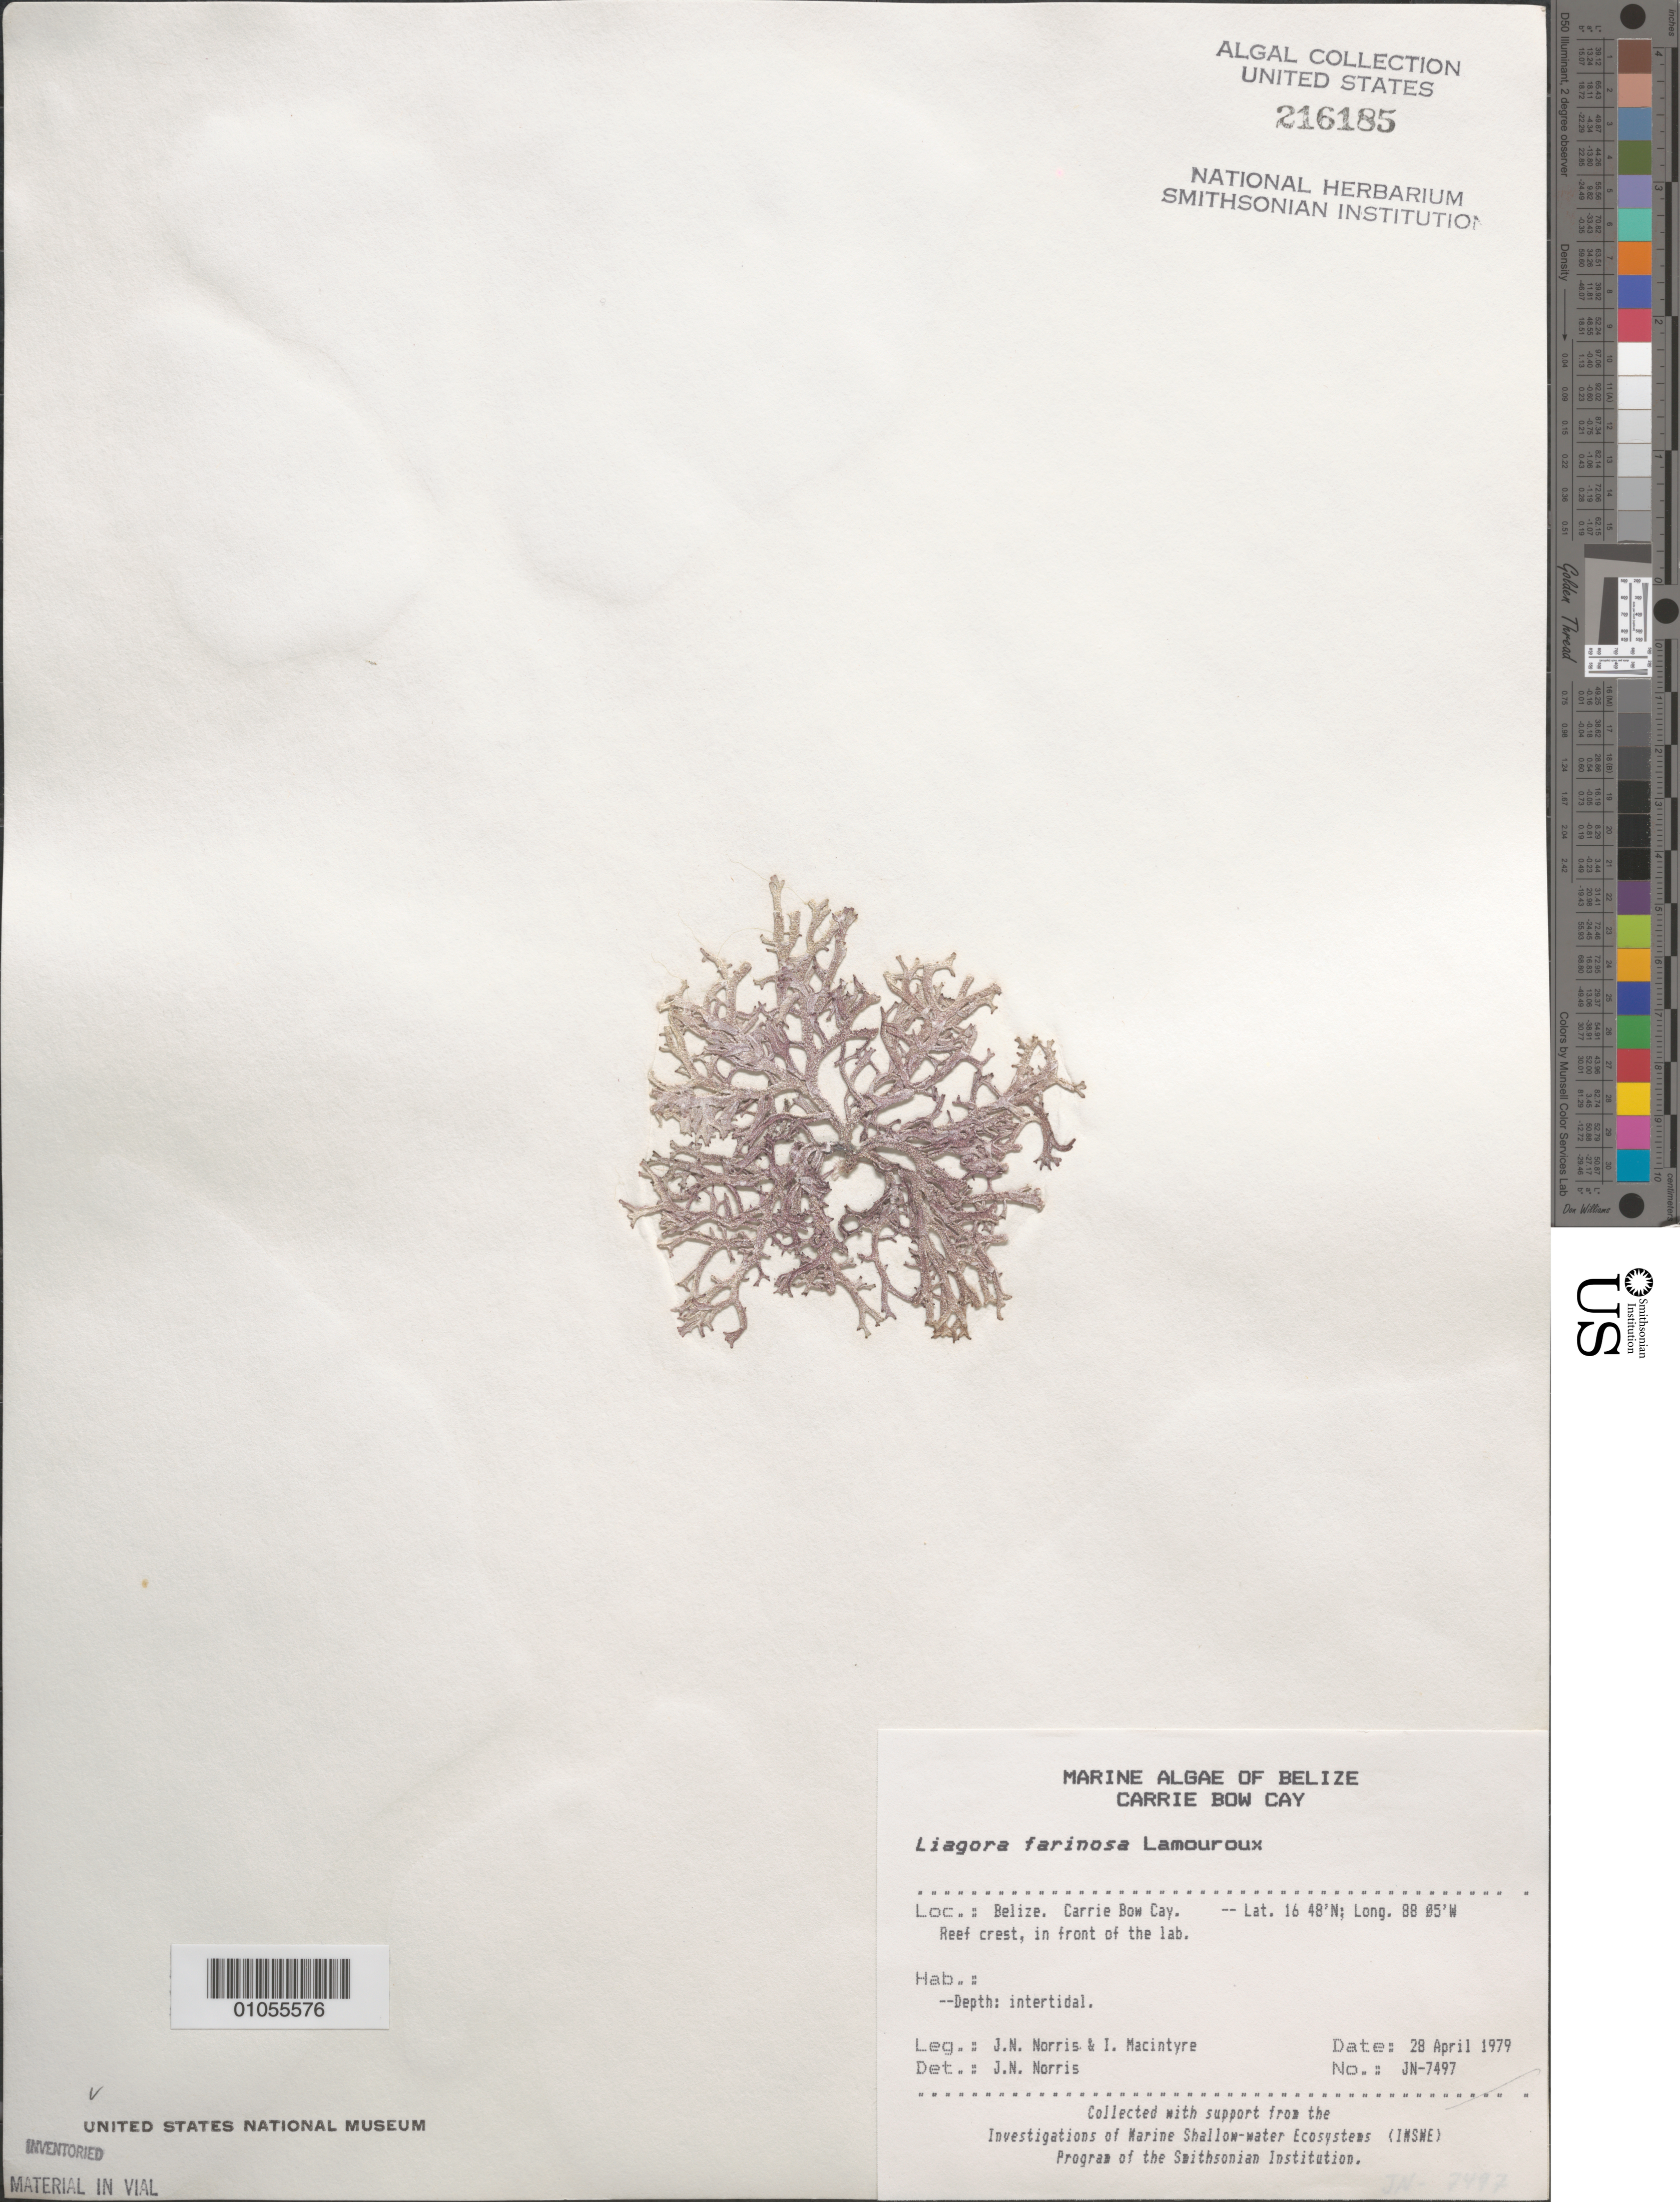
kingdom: Plantae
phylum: Rhodophyta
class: Florideophyceae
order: Nemaliales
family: Liagoraceae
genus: Liagora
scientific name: Liagora farinosa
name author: J.V.Lamouroux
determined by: Norris, James N.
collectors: J. N. Norris & I. Macintyre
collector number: JN-7497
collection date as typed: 28 Apr 1979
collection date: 1979-04-28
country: Belize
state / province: Stann Creek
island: Carrie Bow Cay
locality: Reef crest in front of the laboratory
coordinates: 16 48'N, 88 05'W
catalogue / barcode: US 216185